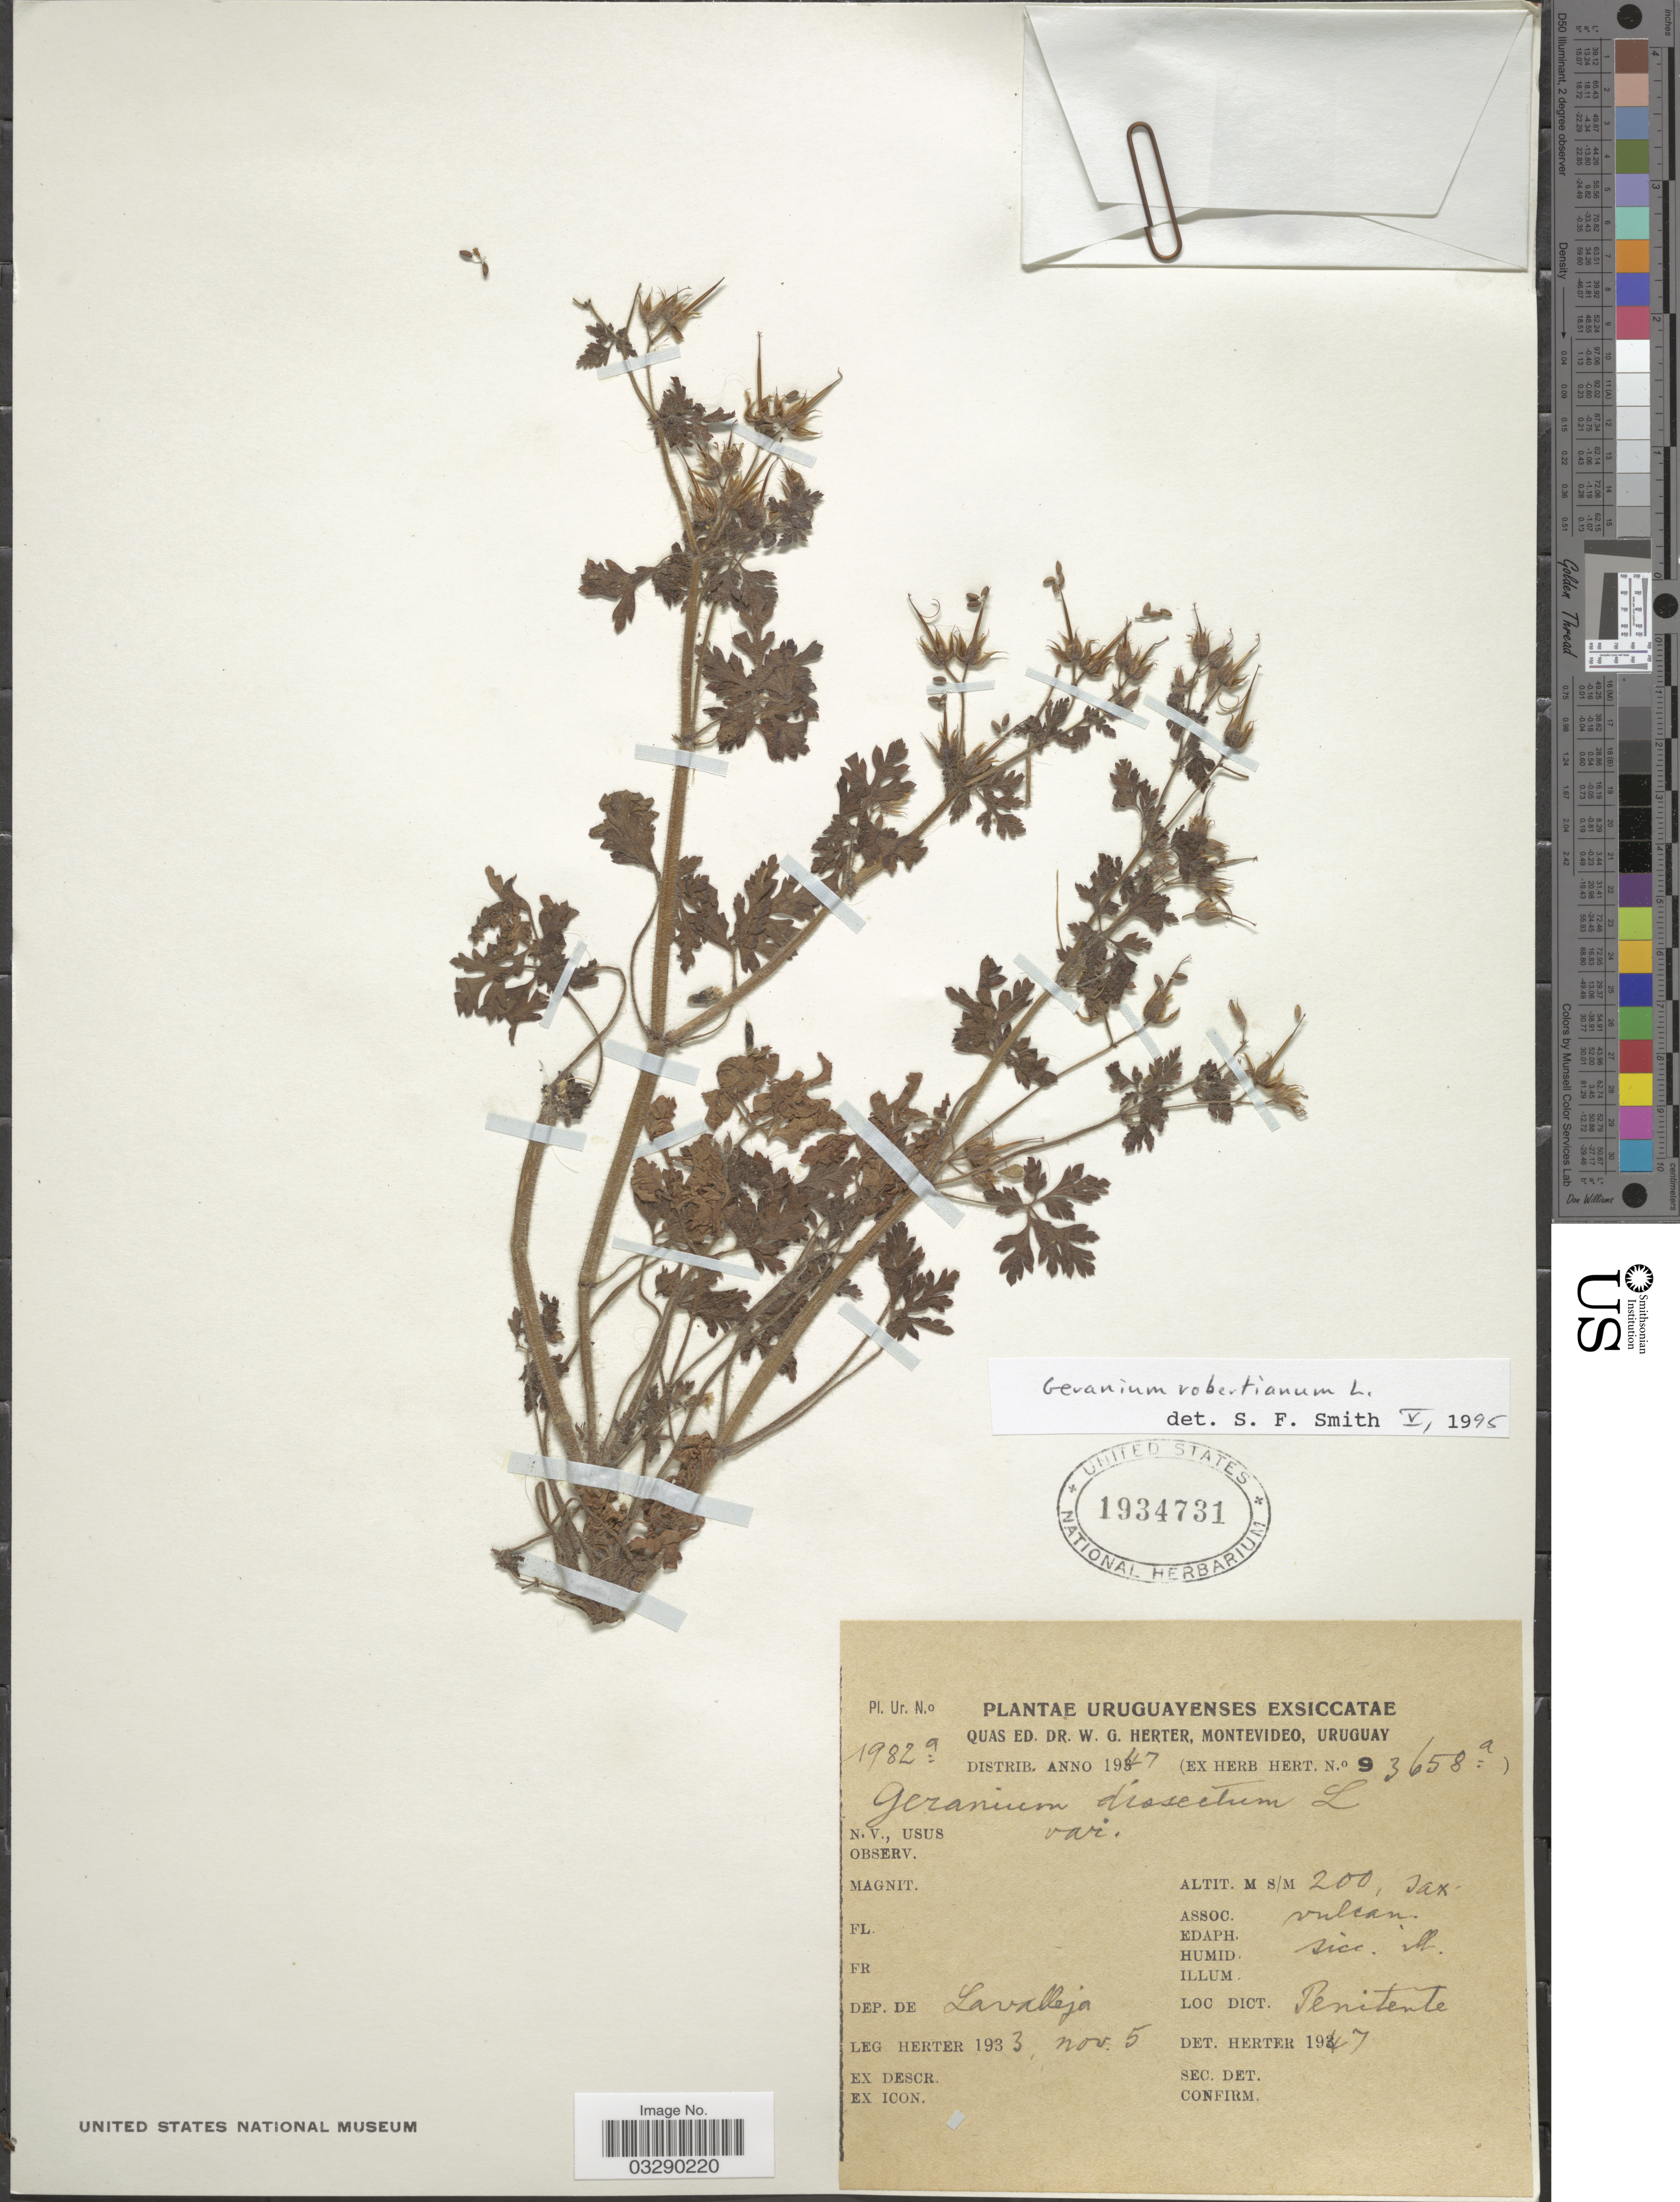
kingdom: Plantae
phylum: Tracheophyta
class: Magnoliopsida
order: Geraniales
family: Geraniaceae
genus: Geranium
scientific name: Geranium robertianum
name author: L.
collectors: W. G. Herter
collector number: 1982a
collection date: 1933-11-05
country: Uruguay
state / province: Lavalleja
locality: Dep. de Lavalleja. Penitente.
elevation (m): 200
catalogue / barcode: US 1934731